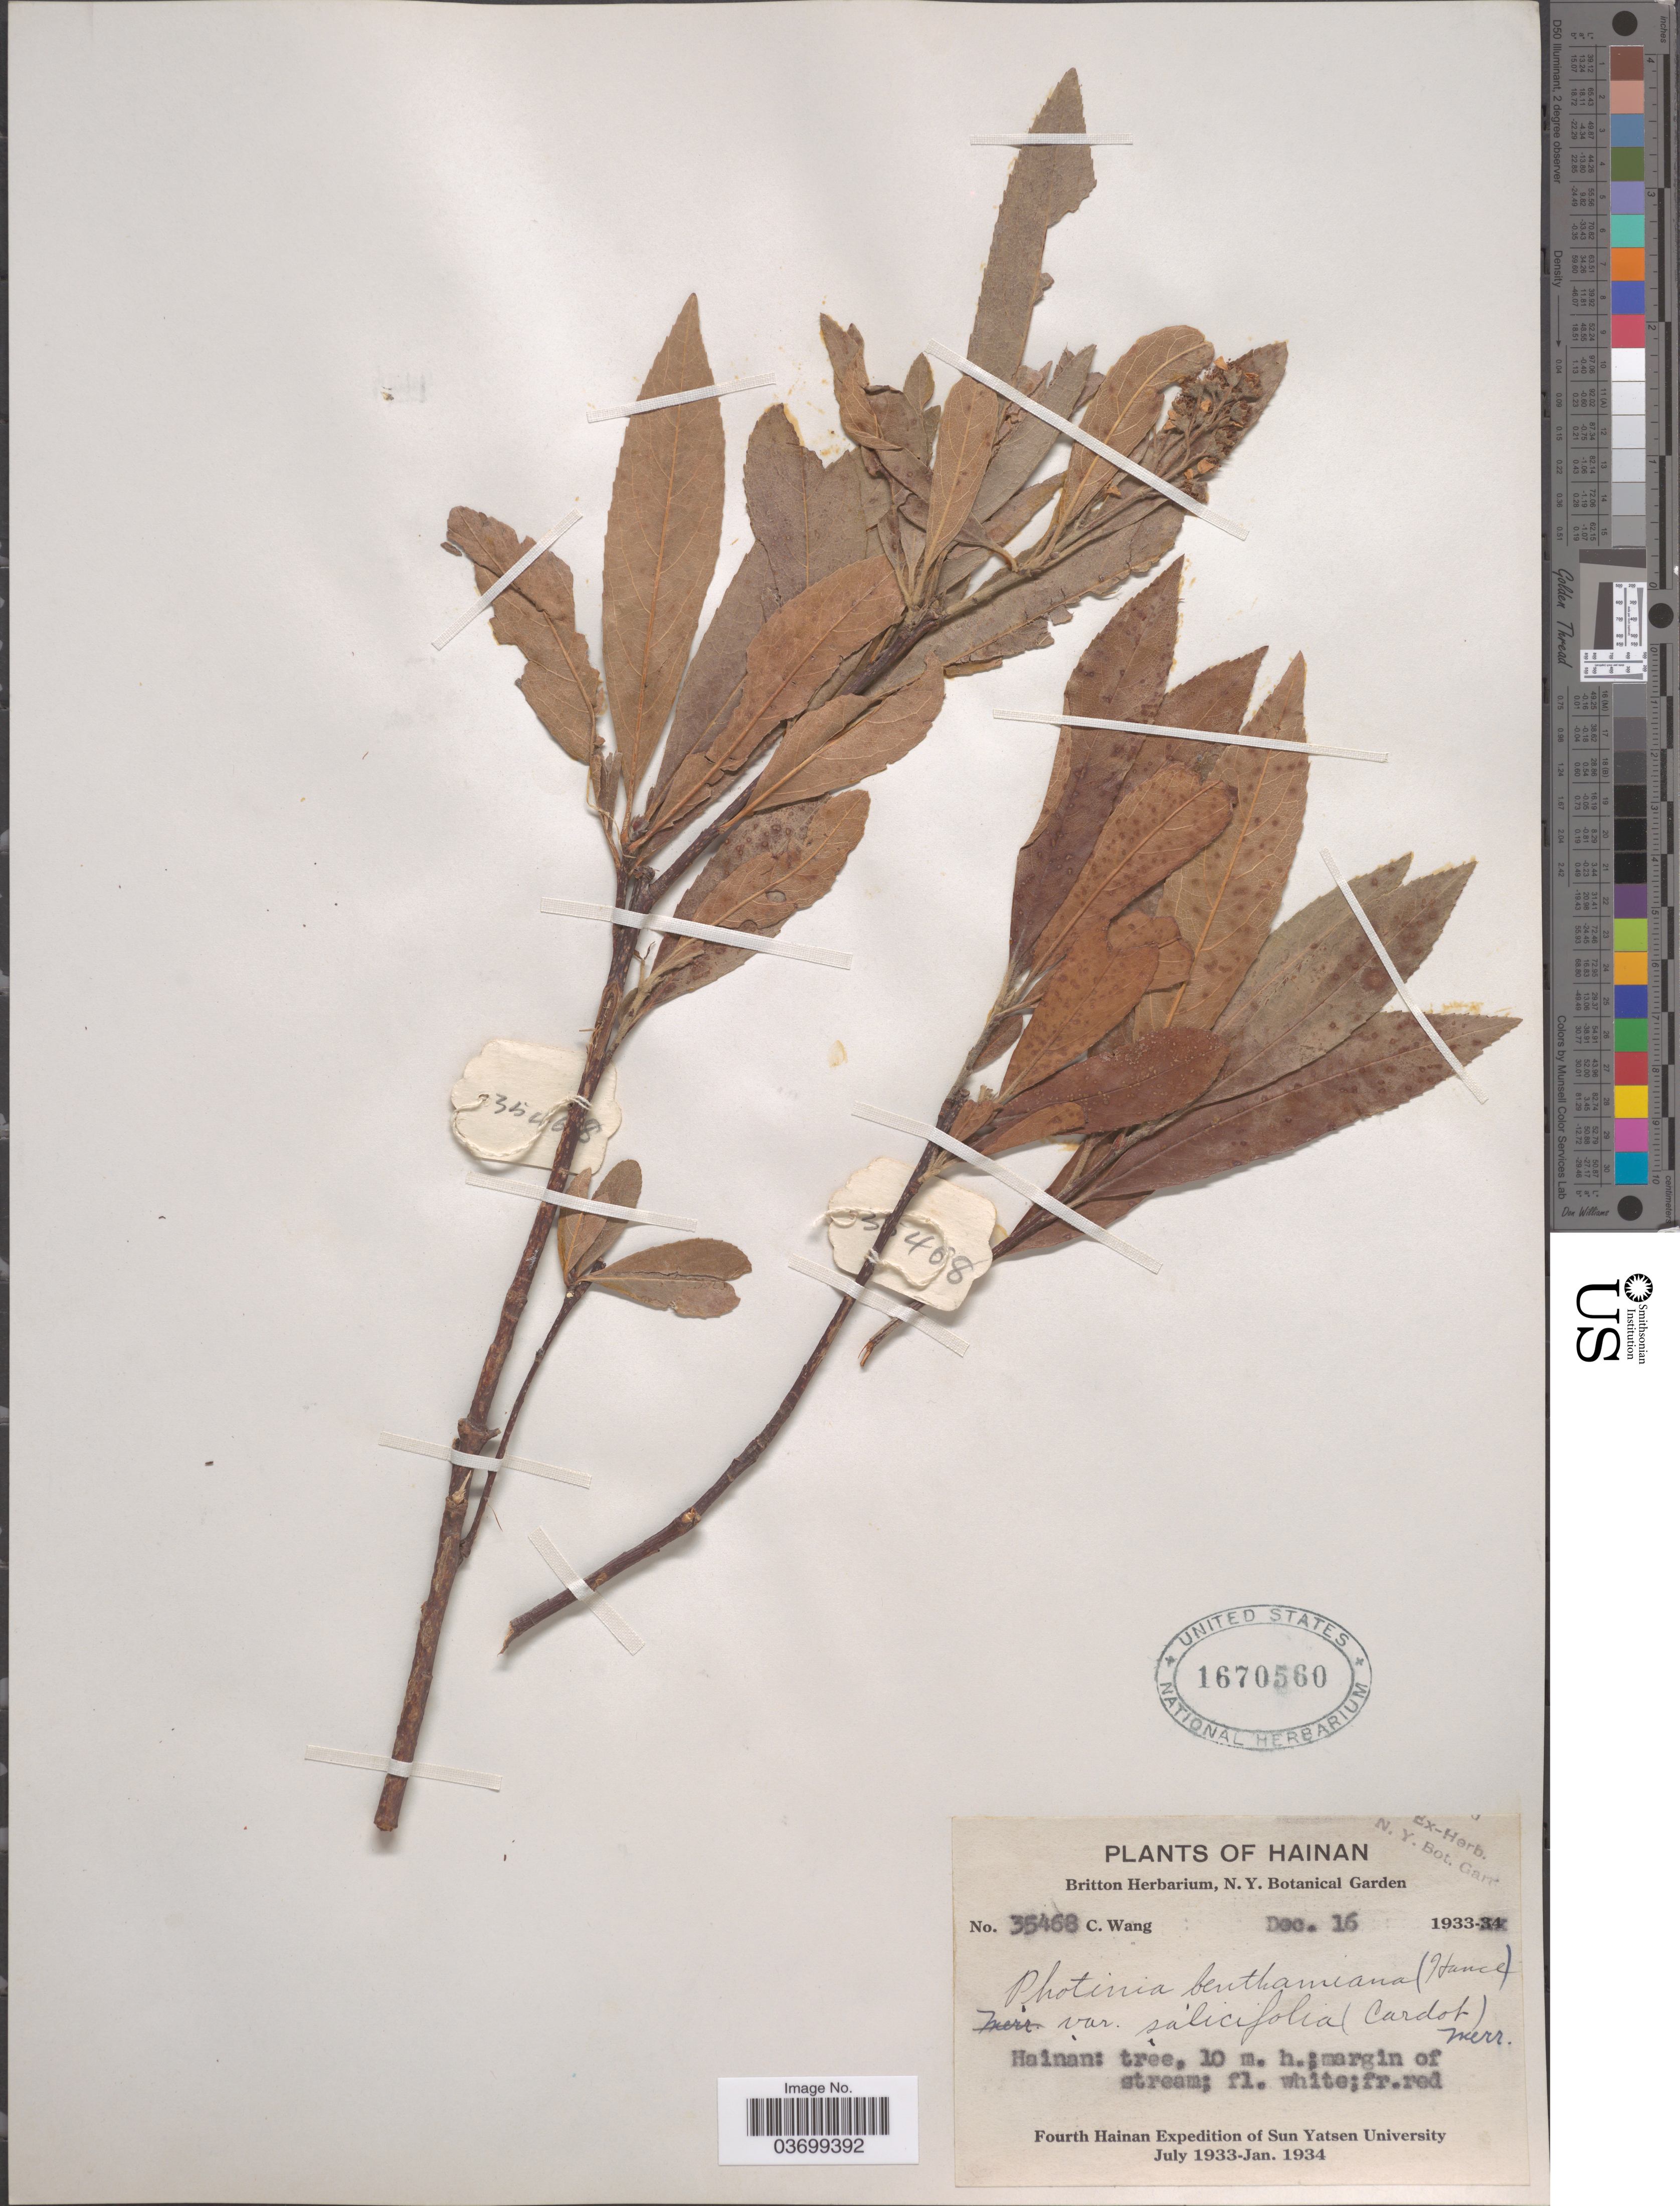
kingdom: Plantae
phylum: Tracheophyta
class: Magnoliopsida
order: Rosales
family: Rosaceae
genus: Photinia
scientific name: Photinia benthamiana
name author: Hance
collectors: C. Wang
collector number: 35468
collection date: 1933-12-16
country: China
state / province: Hainan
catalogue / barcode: US 1670560